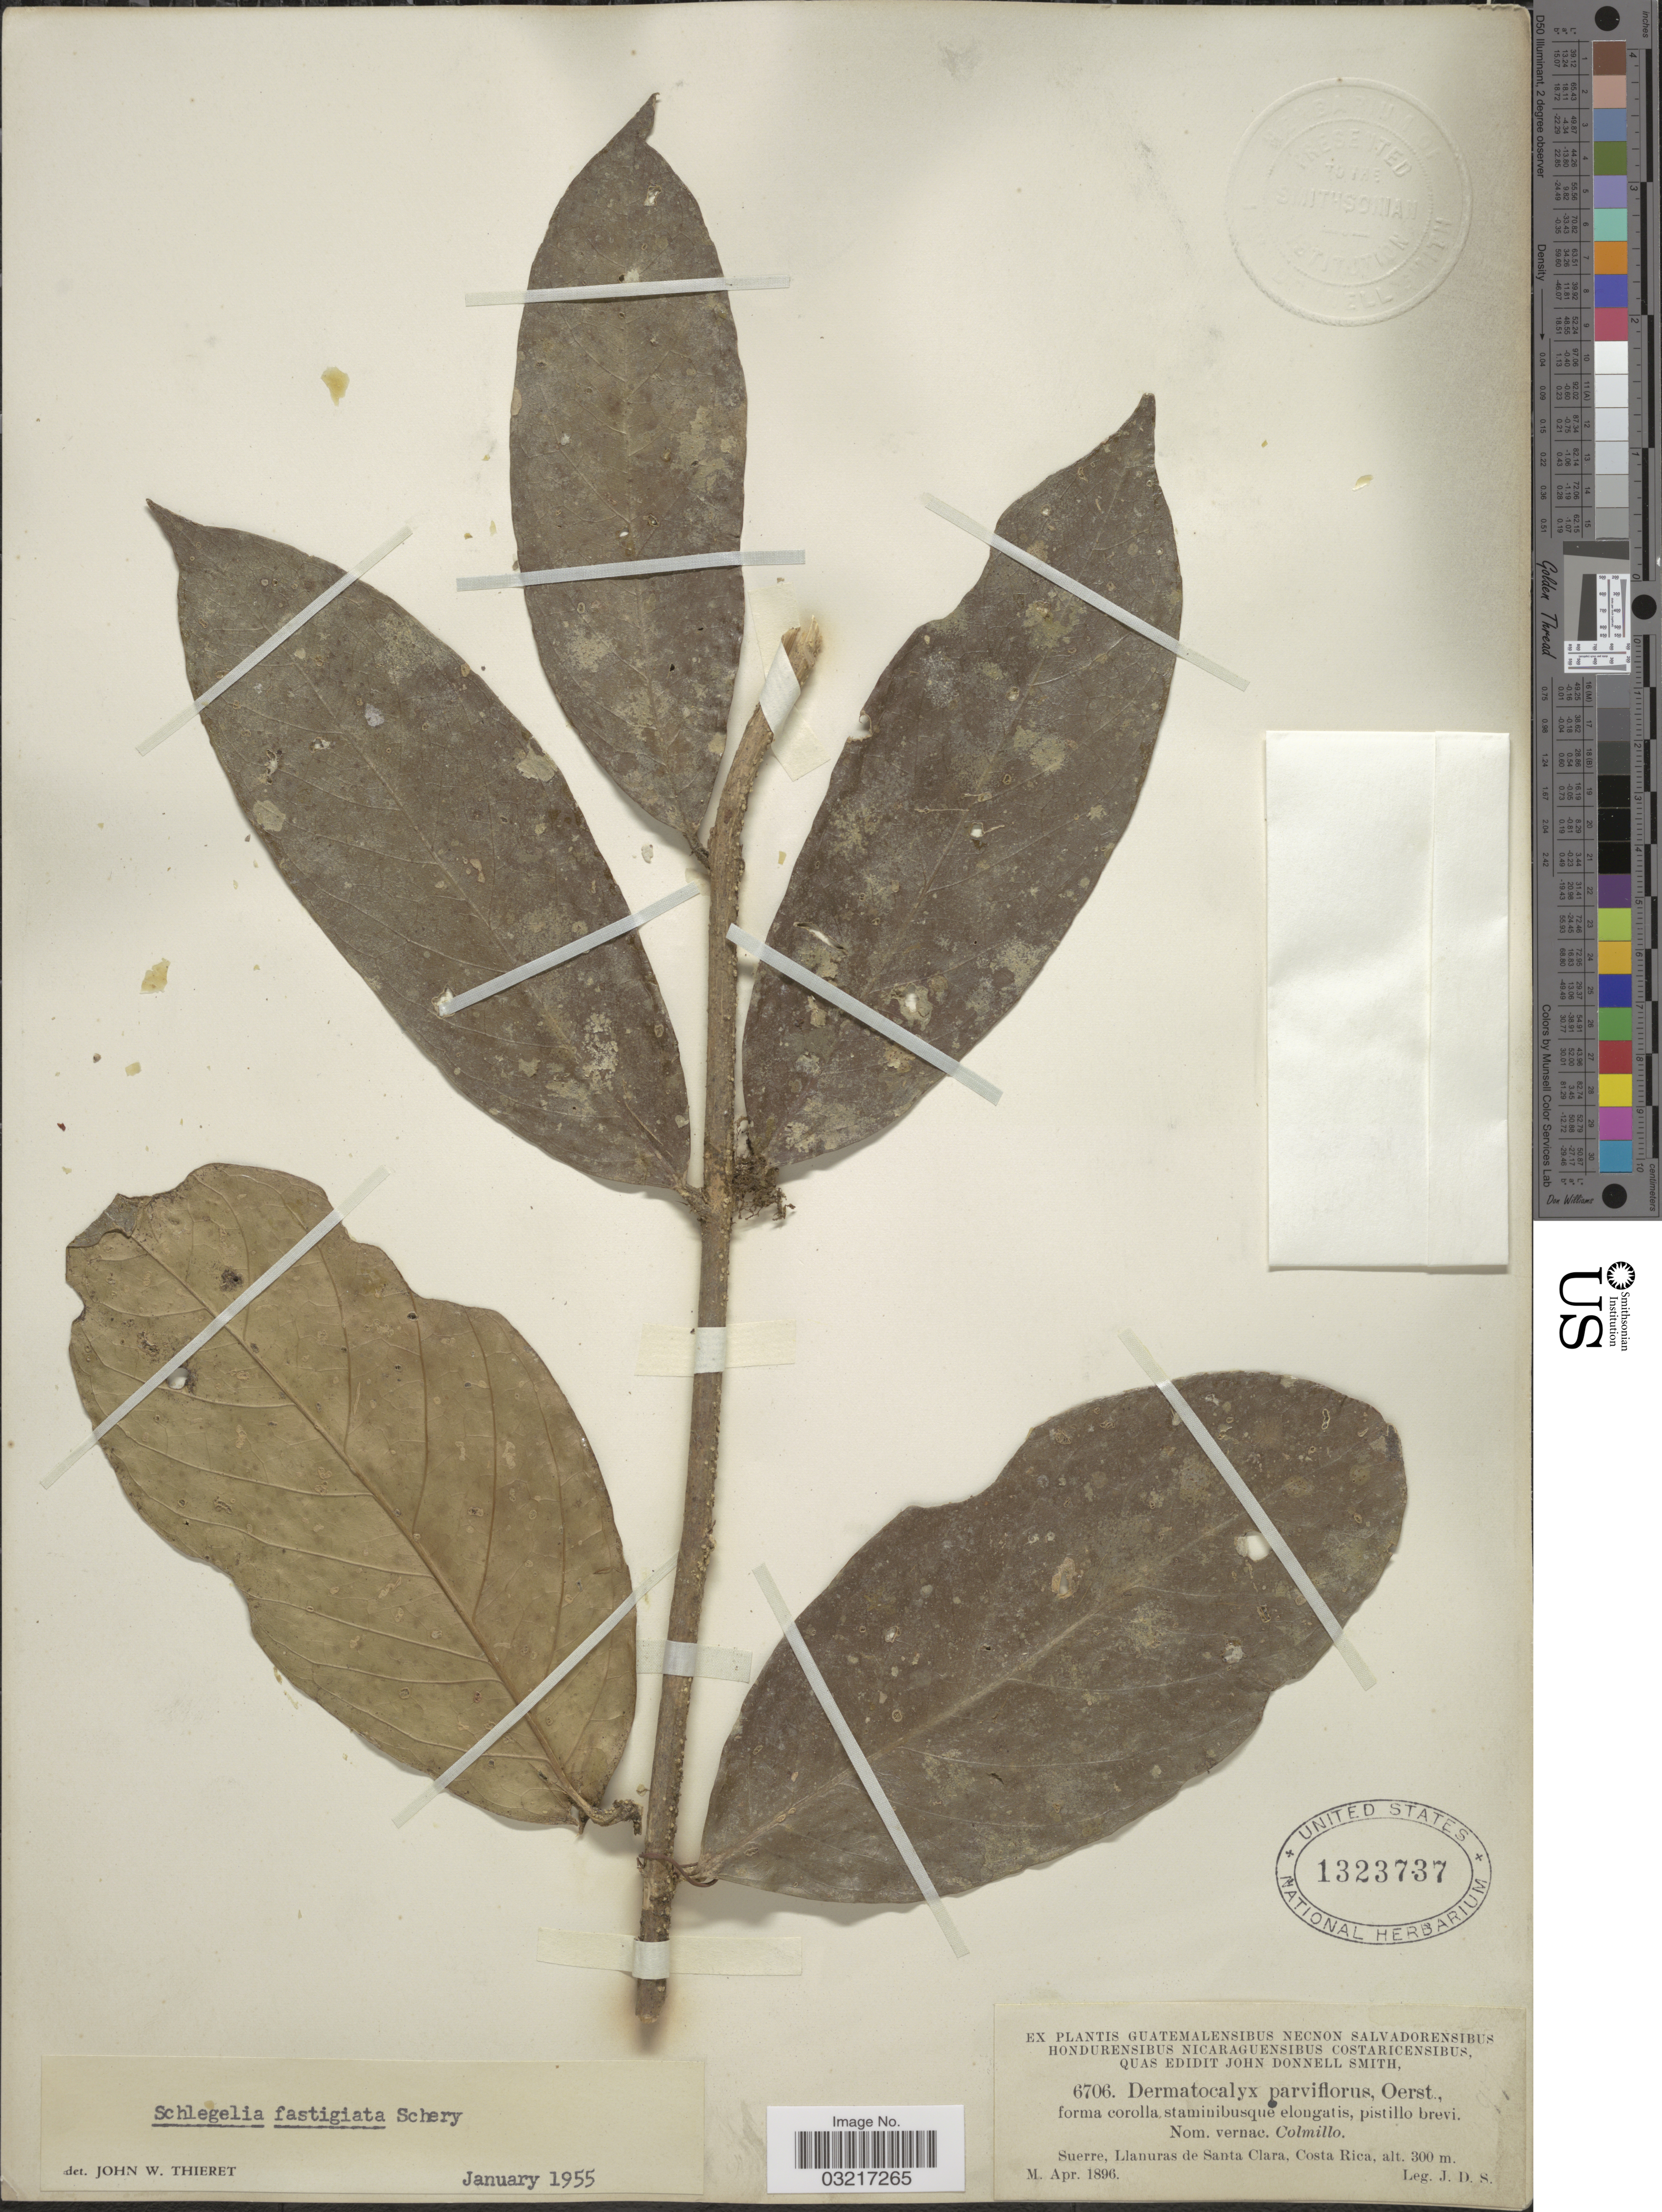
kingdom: Plantae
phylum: Tracheophyta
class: Magnoliopsida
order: Lamiales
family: Schlegeliaceae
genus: Schlegelia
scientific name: Schlegelia fastigiata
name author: Schery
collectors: J. Donnell Smith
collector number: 6706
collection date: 1896-04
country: Costa Rica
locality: Suerre, Llanuras de Santa Clara.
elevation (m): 300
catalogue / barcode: US 1323737